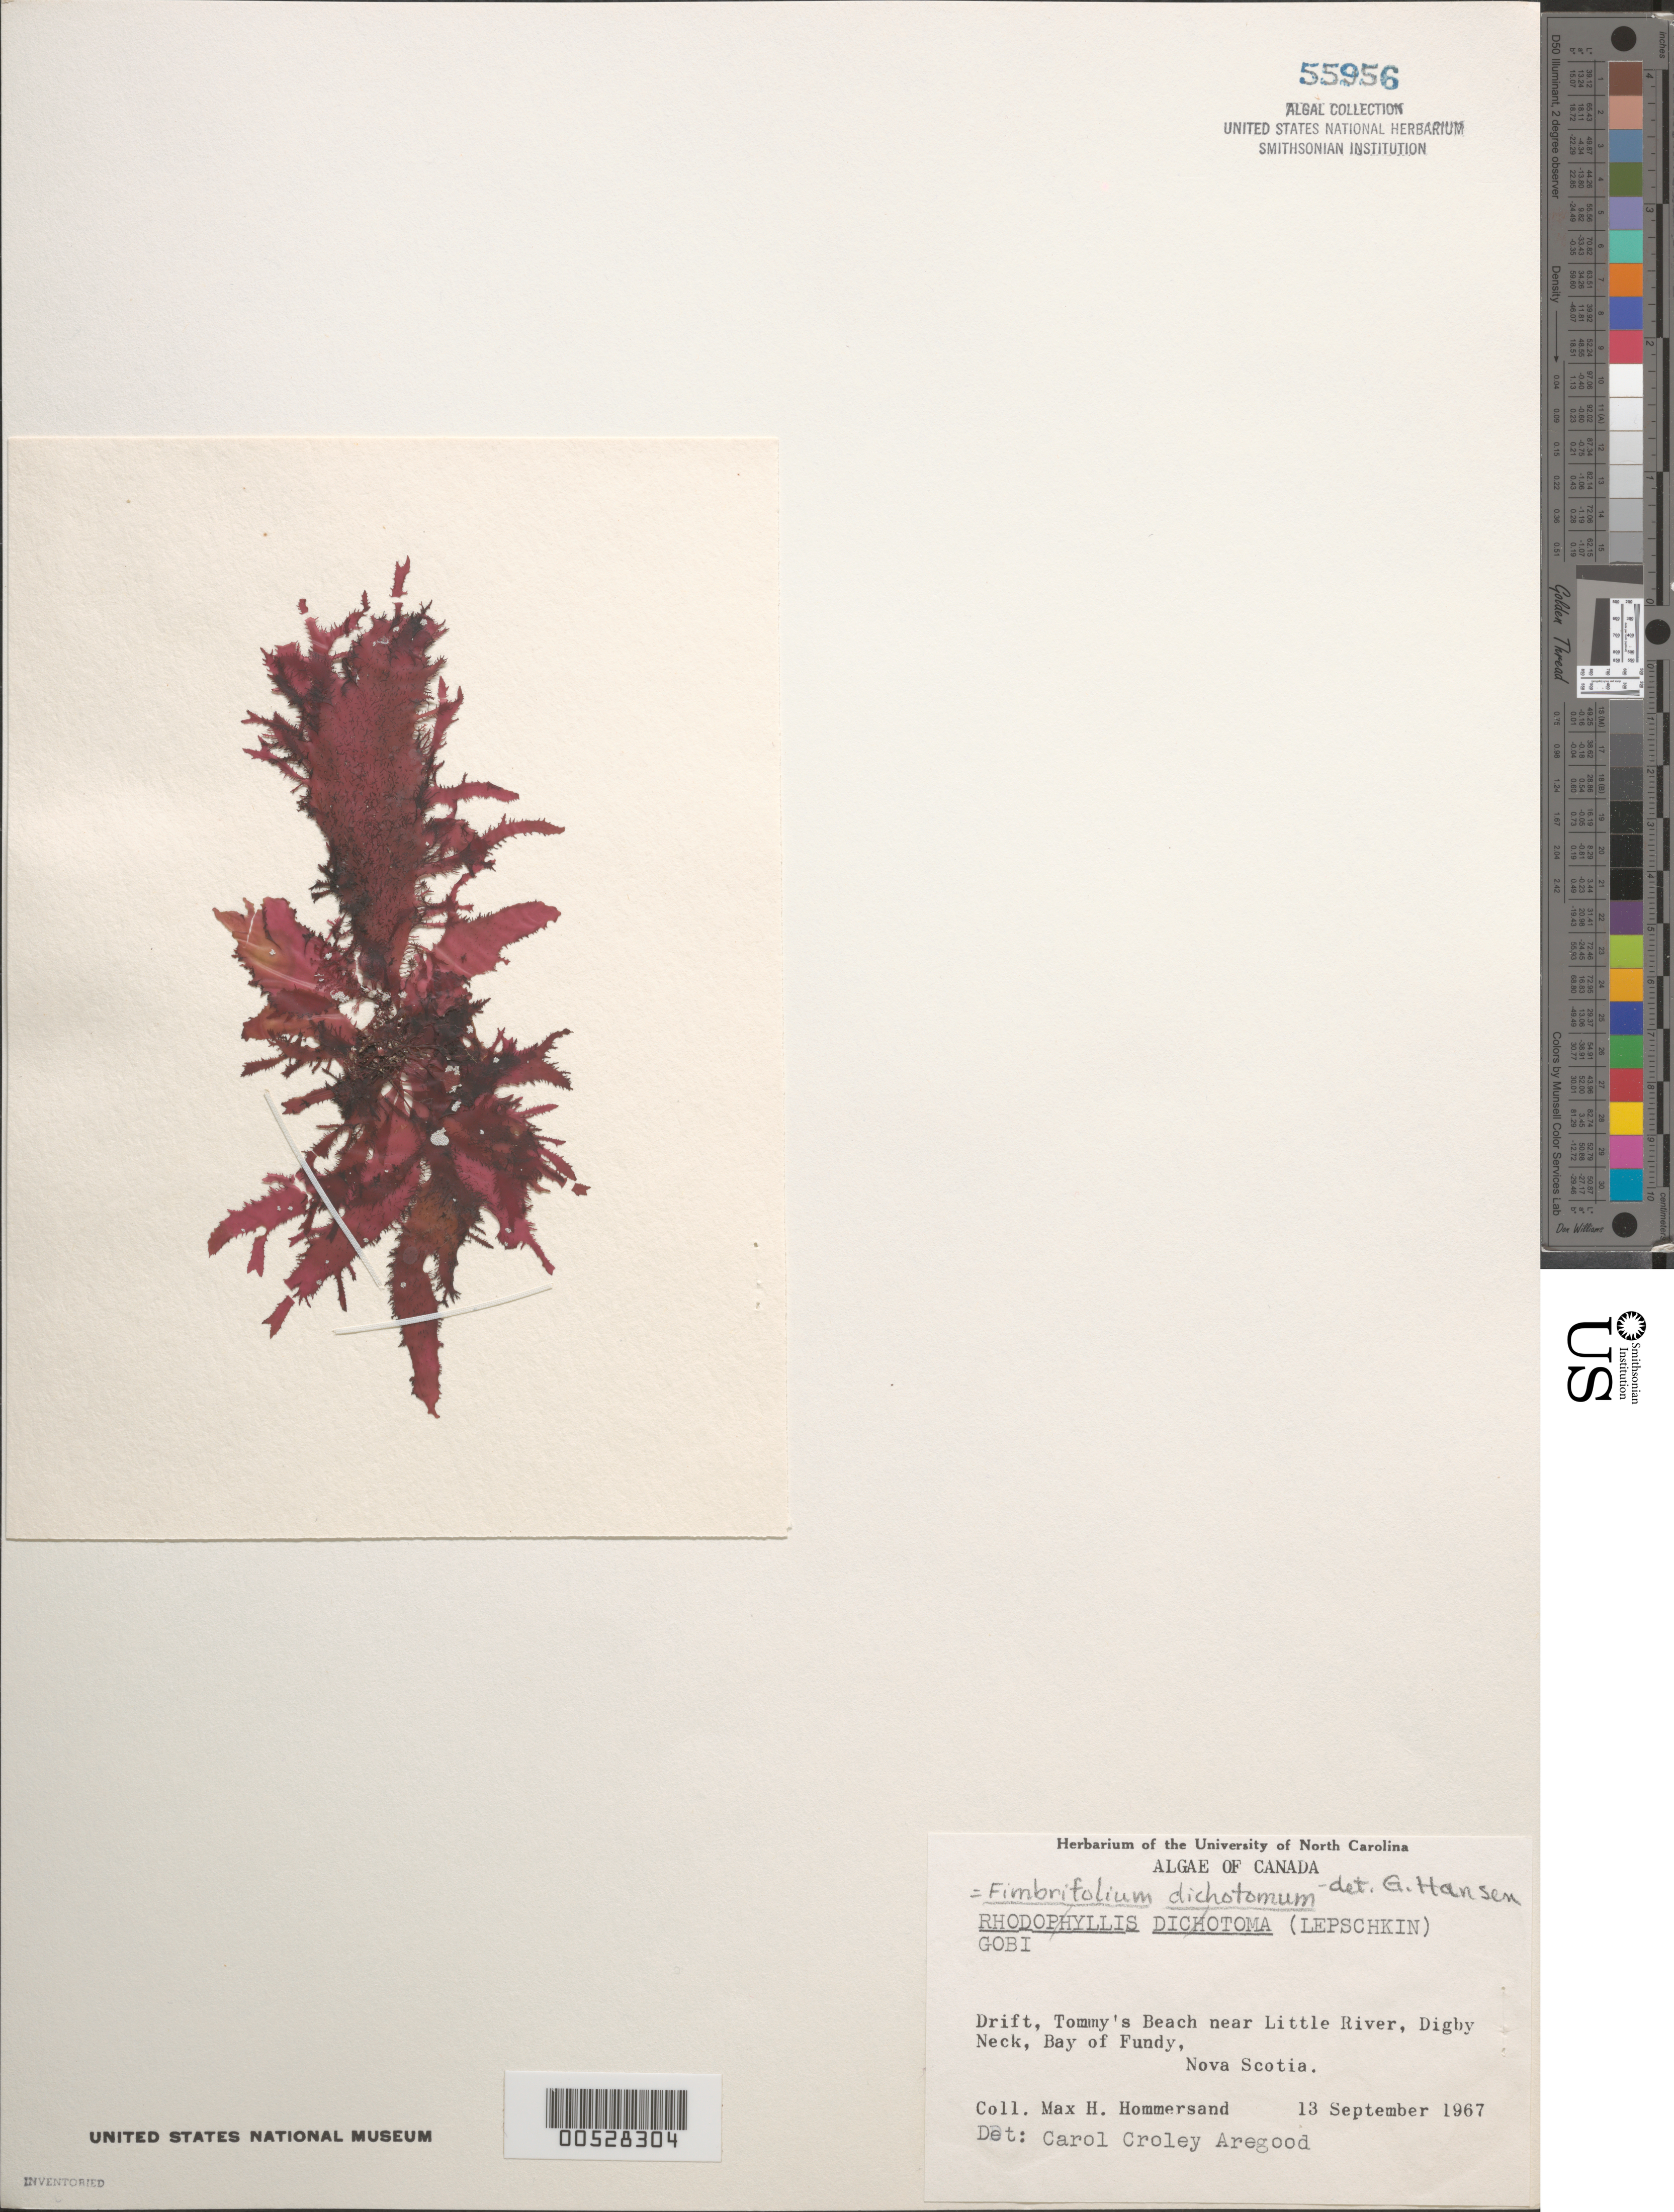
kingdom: Plantae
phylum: Rhodophyta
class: Florideophyceae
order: Gigartinales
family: Cystocloniaceae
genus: Fimbrifolium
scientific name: Fimbrifolium dichotomum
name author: (Lepechin) Hansen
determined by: Hansen, G. I.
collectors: M. H. Hommersand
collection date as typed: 13 Sep 1967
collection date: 1967-09-13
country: Canada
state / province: Nova Scotia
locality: Tommy's Beach near Little River, Digby Neck, Bay of Fundy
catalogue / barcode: US 55956